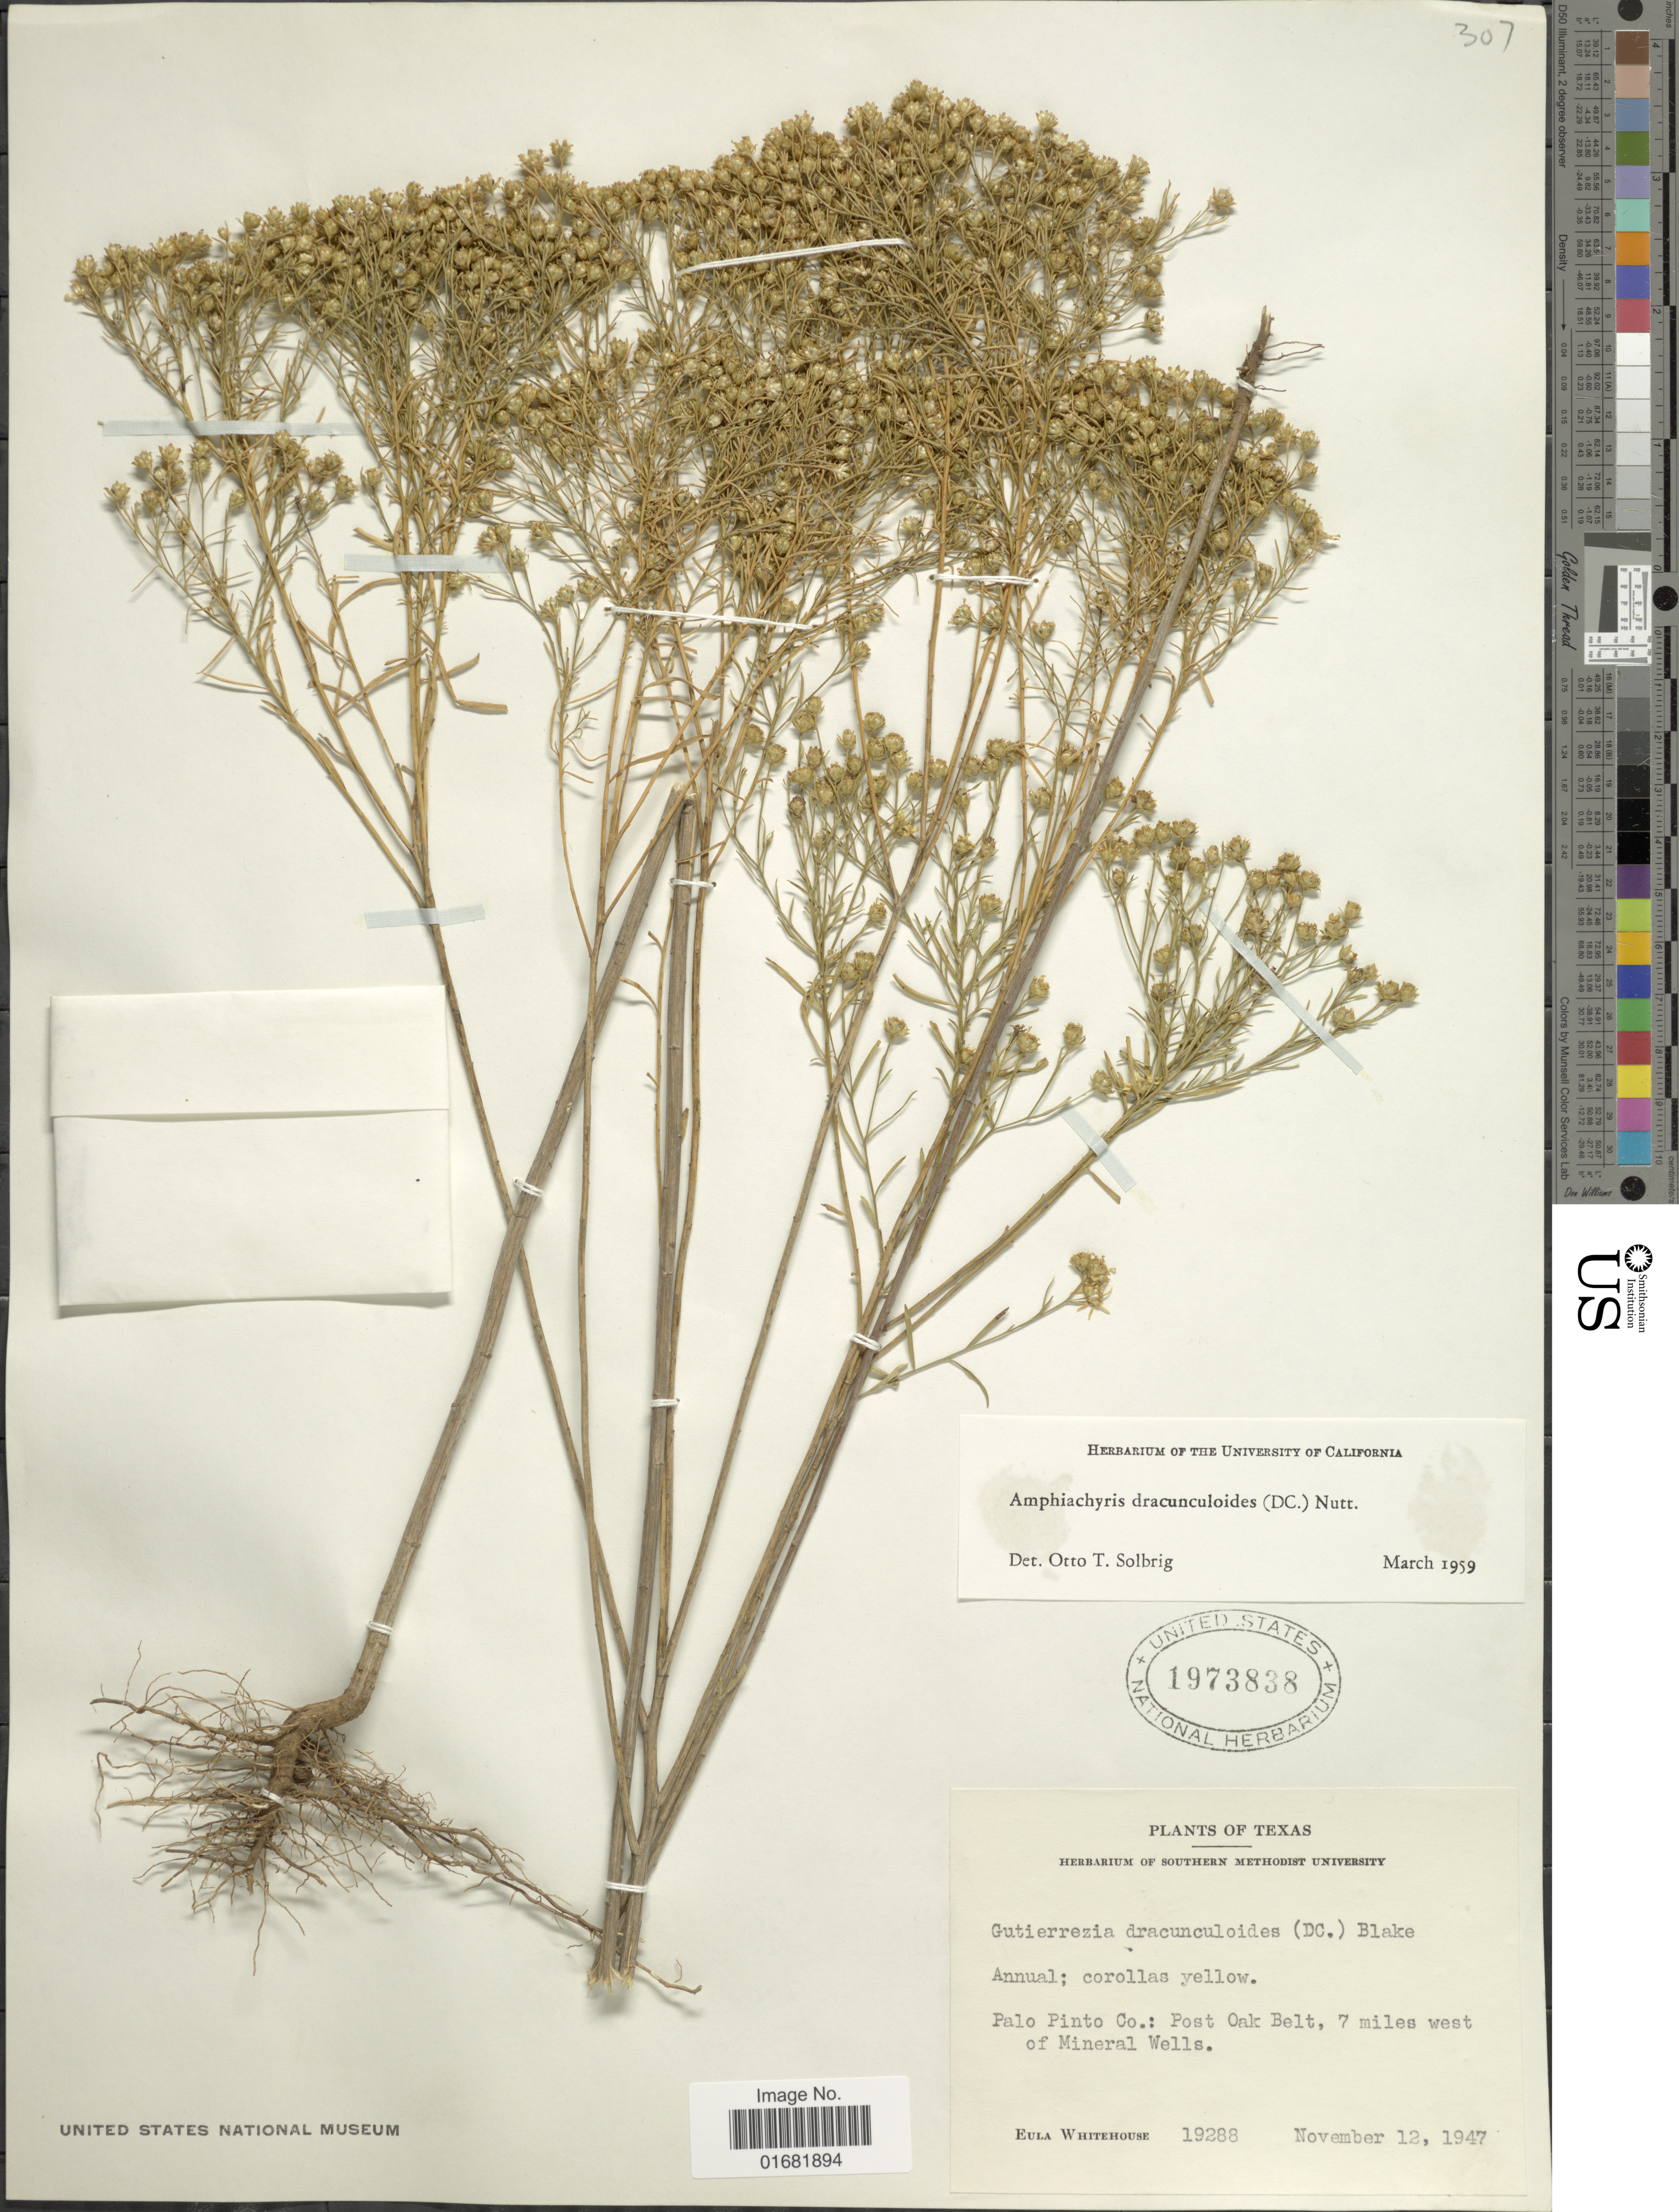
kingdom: Plantae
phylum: Tracheophyta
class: Magnoliopsida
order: Asterales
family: Asteraceae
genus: Amphiachyris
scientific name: Amphiachyris dracunculoides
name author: (DC.) Nutt.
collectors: E. Whitehouse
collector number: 19288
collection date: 1947-11-12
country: United States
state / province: Texas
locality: Palo Pinto Co.: Post Oak Belt, 7 miles west of Mineral Wells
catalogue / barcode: US 1973838